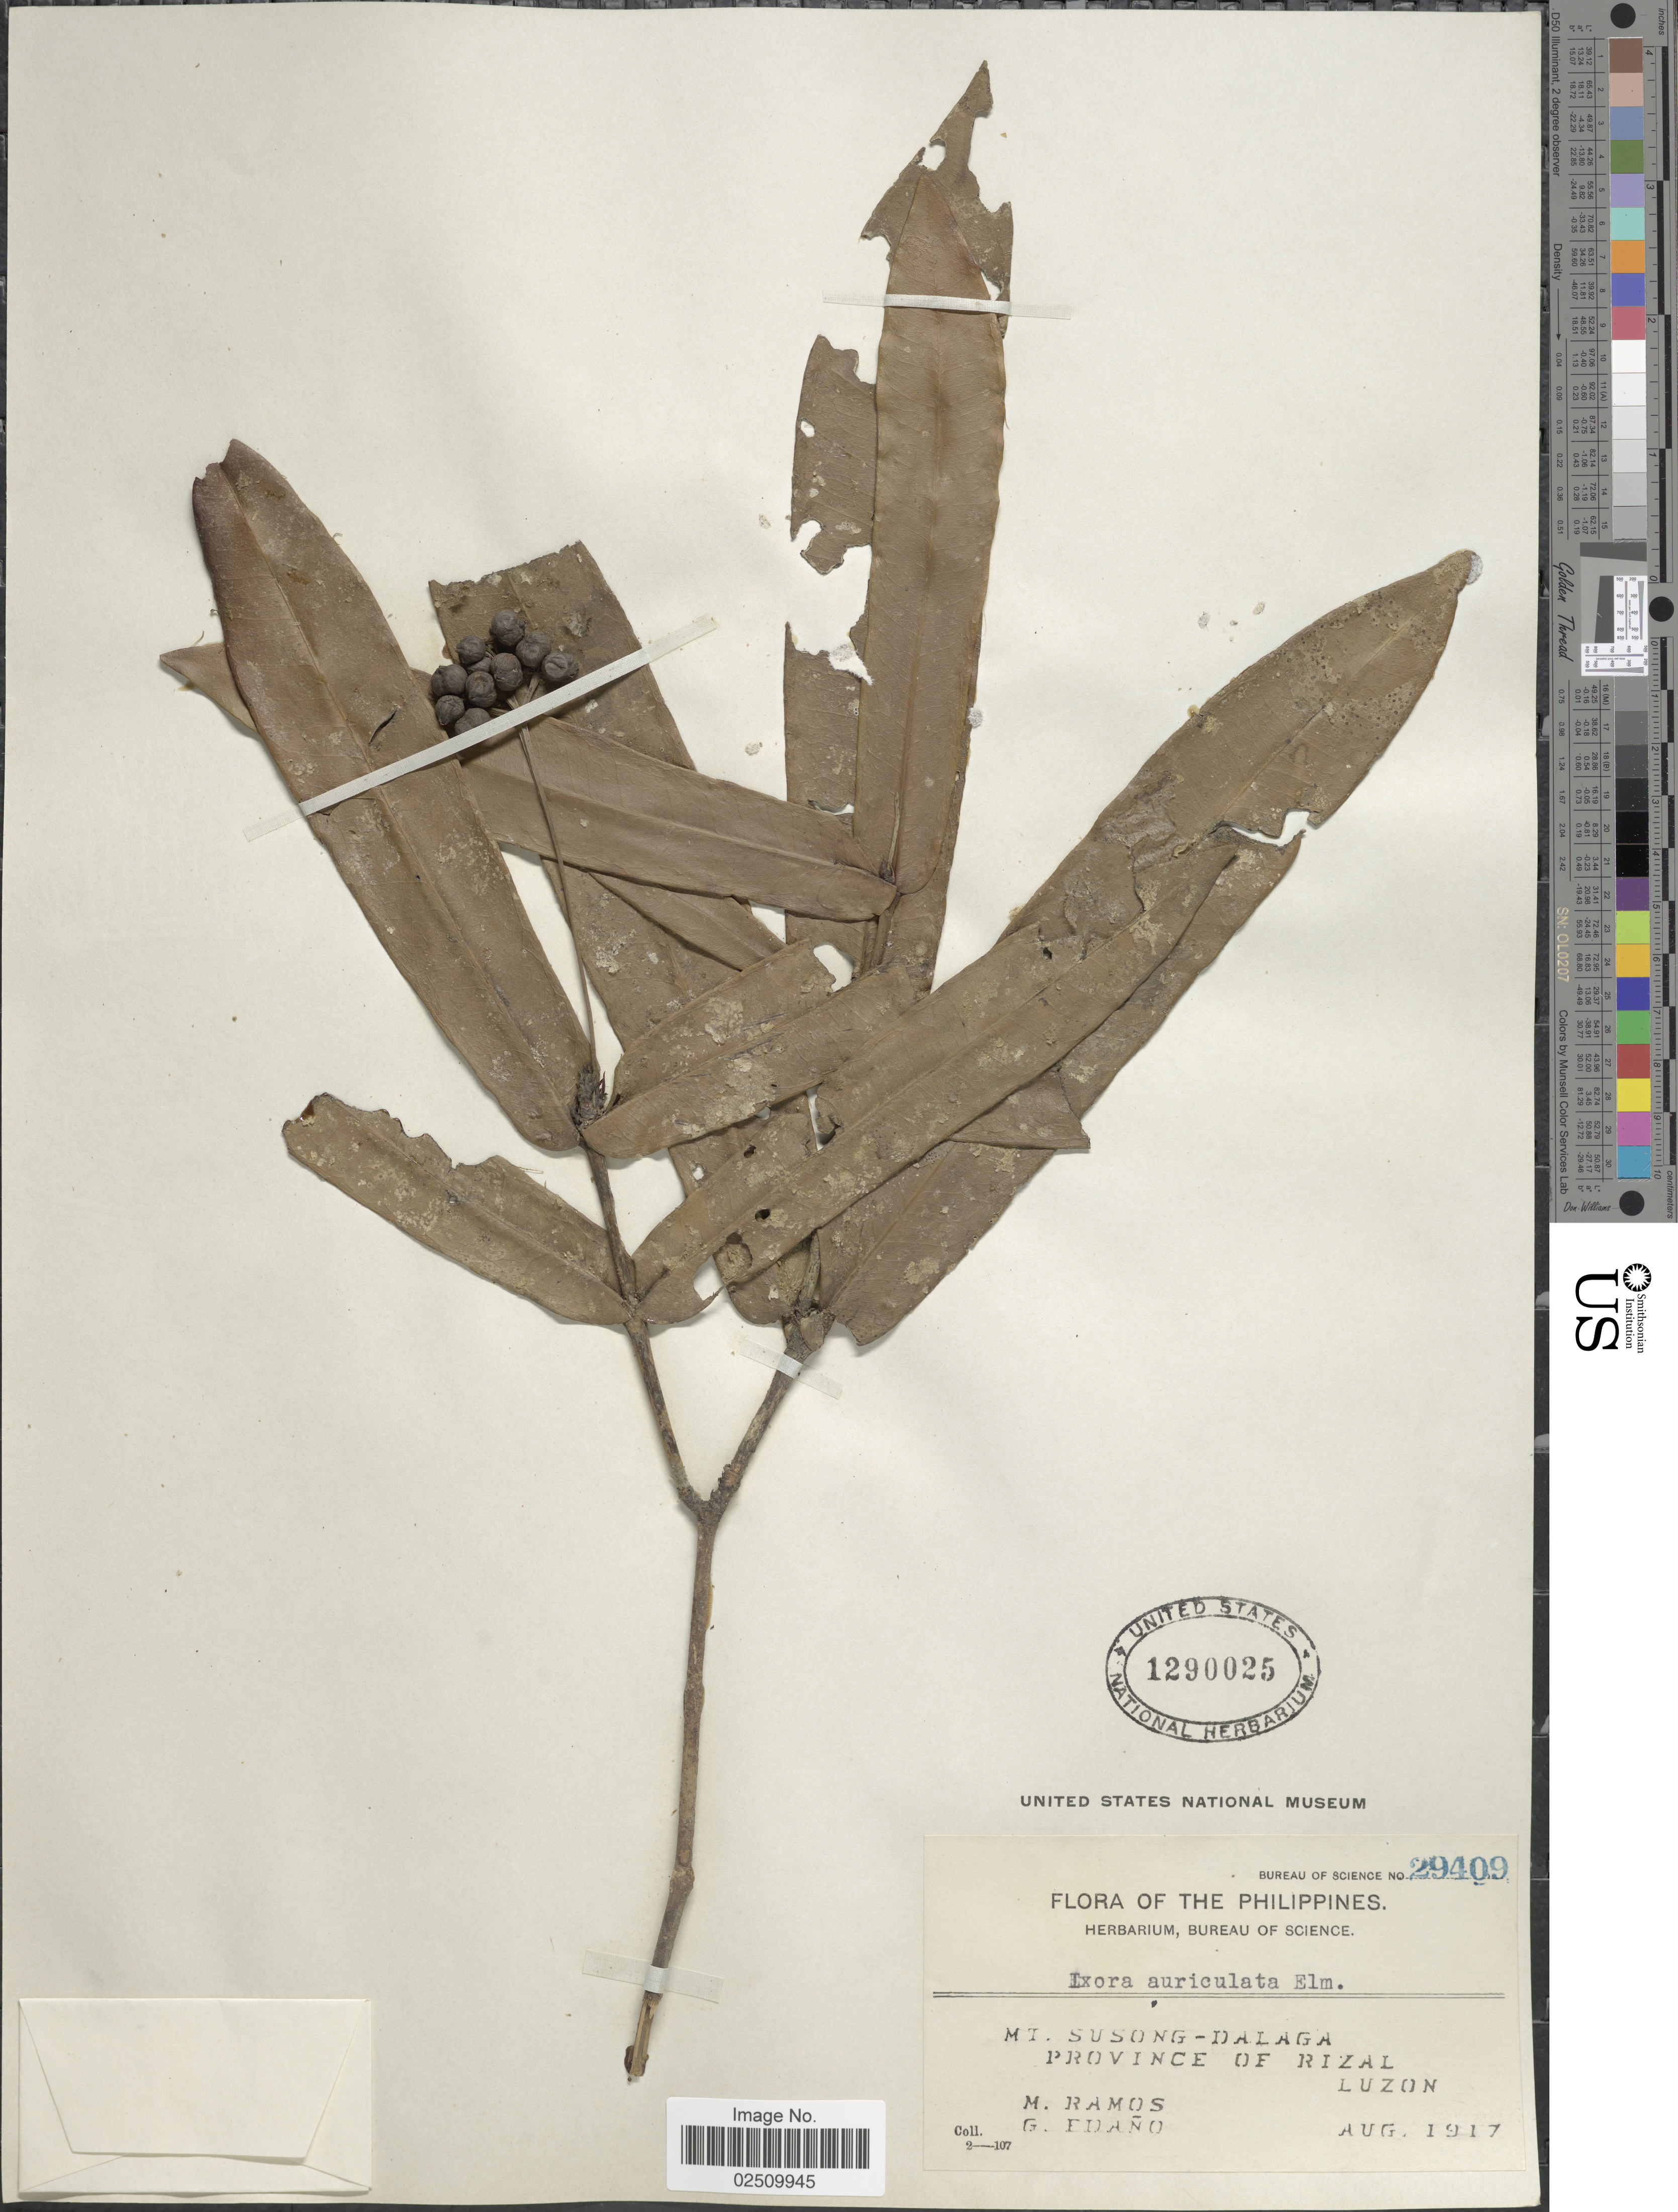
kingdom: Plantae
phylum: Tracheophyta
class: Magnoliopsida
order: Gentianales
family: Rubiaceae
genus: Ixora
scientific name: Ixora auriculata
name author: Elmer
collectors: M. Ramos & G. Edaño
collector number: Bureau of Science 29409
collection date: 1917-08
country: Philippines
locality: Mt. Susong-Dalaga. Province of Rizal. Luzon.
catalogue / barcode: US 1290025